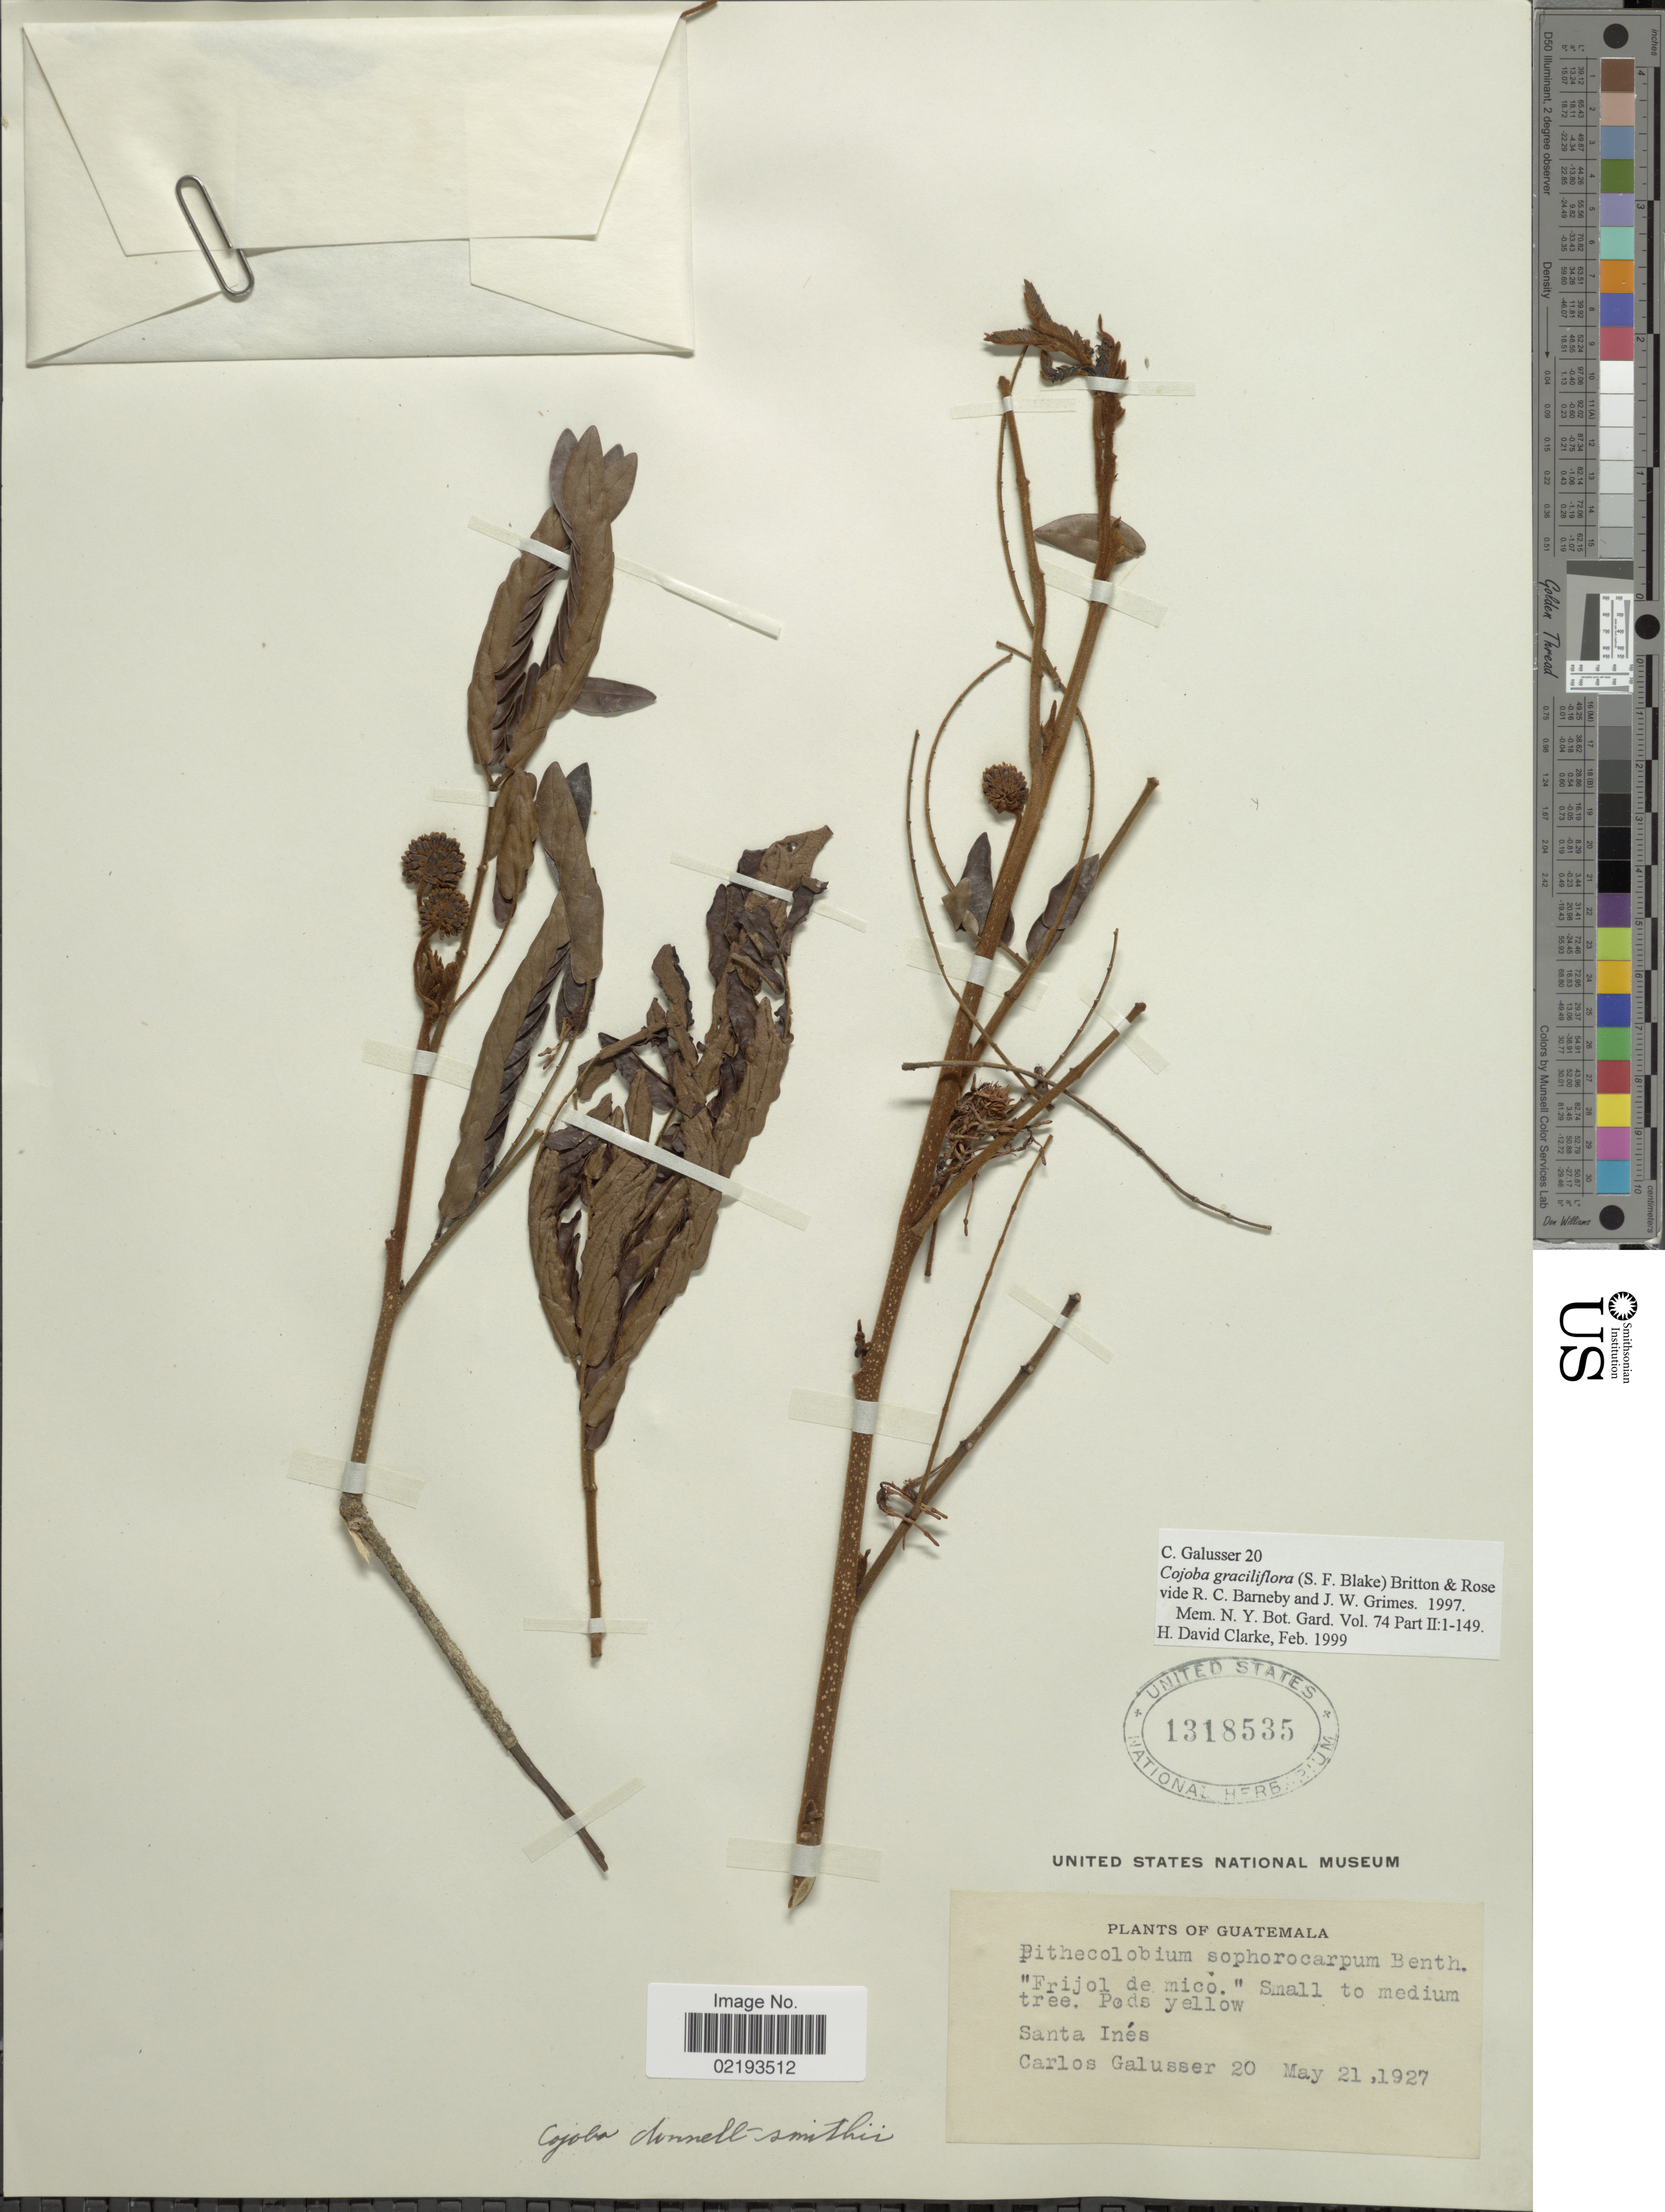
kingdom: Plantae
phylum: Tracheophyta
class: Magnoliopsida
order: Fabales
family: Fabaceae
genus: Cojoba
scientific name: Cojoba graciliflora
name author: (S.F. Blake) Britton & Rose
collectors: C. Galusser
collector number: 20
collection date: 1927-05-21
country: Guatemala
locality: Santa Inés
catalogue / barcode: US 1318535